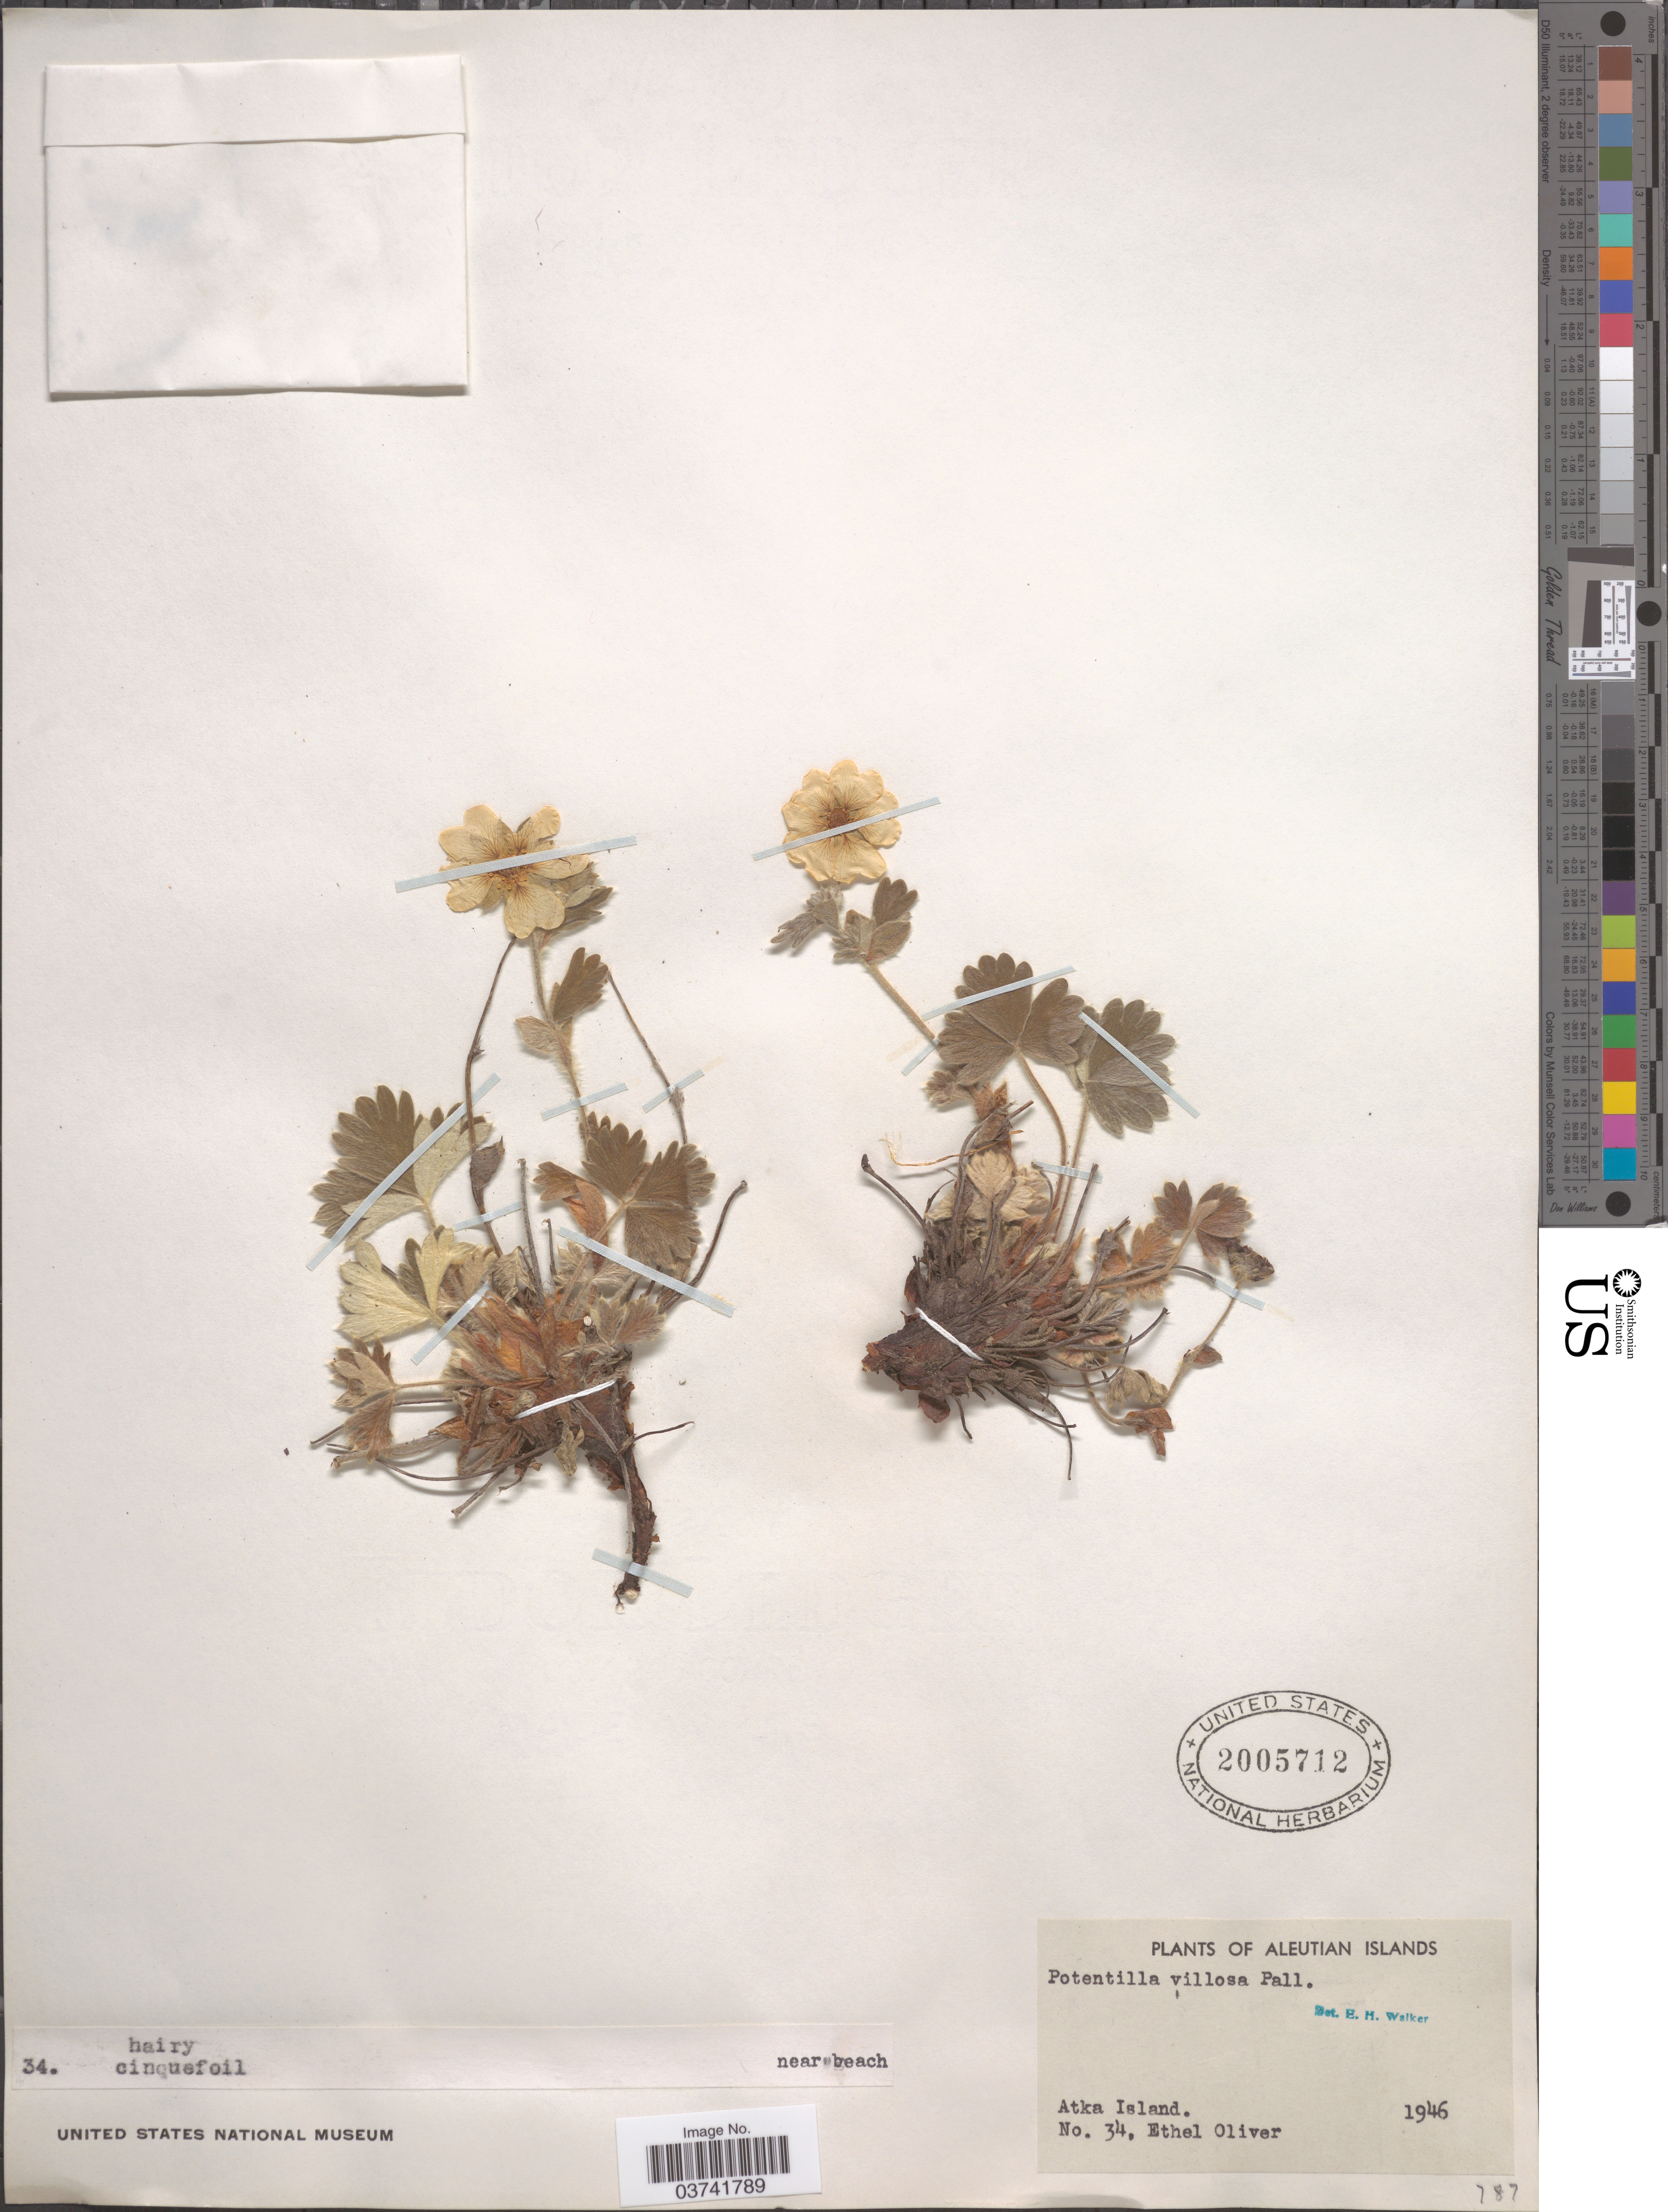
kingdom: Plantae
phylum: Tracheophyta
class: Magnoliopsida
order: Rosales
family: Rosaceae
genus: Potentilla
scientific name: Potentilla villosa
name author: Pall. ex Pursh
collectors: E. Oliver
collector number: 34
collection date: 1946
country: United States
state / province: Alaska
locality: Aleutian Islands. Atka Island.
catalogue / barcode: US 2005712